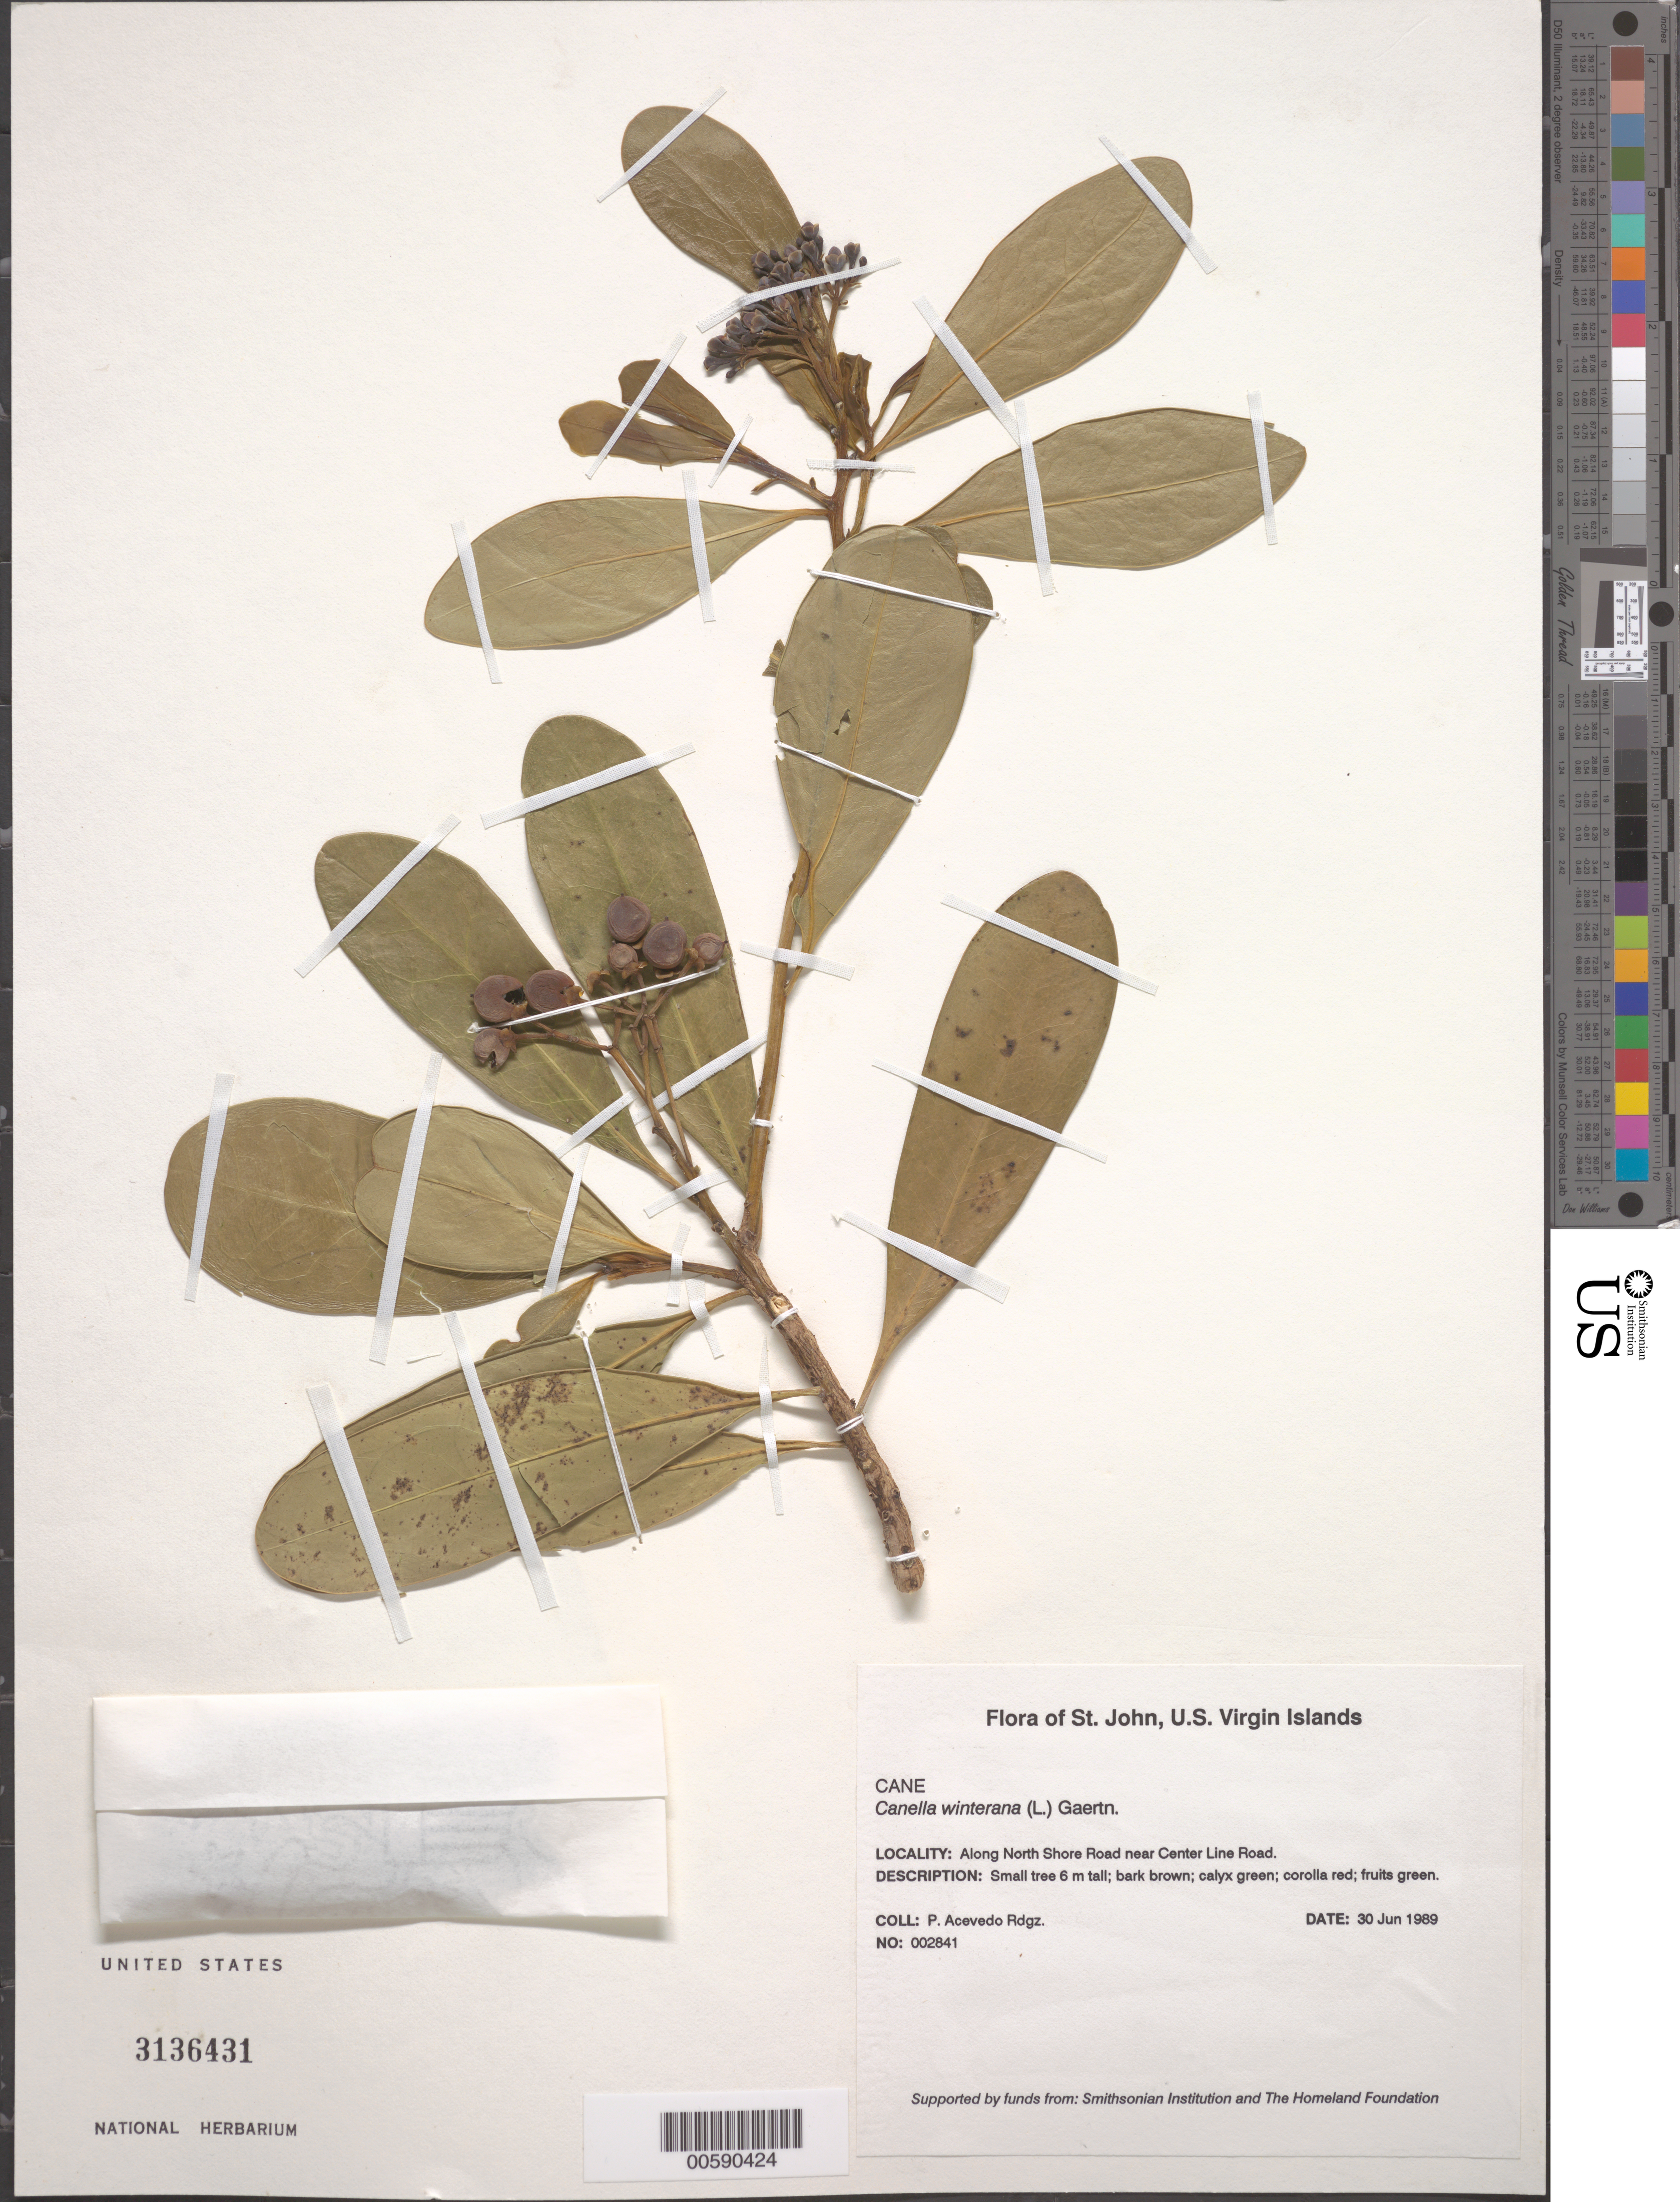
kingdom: Plantae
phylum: Tracheophyta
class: Magnoliopsida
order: Canellales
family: Canellaceae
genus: Canella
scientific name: Canella winterana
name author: (L.) Gaertn.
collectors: P. Acevedo-Rodr.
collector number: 2841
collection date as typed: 30 Jun 1989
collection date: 1989-06-30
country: U.S. Virgin Islands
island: St. John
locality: Maho Bay Quarter, along North Shore Road near Center Line Road.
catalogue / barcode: US 3136431